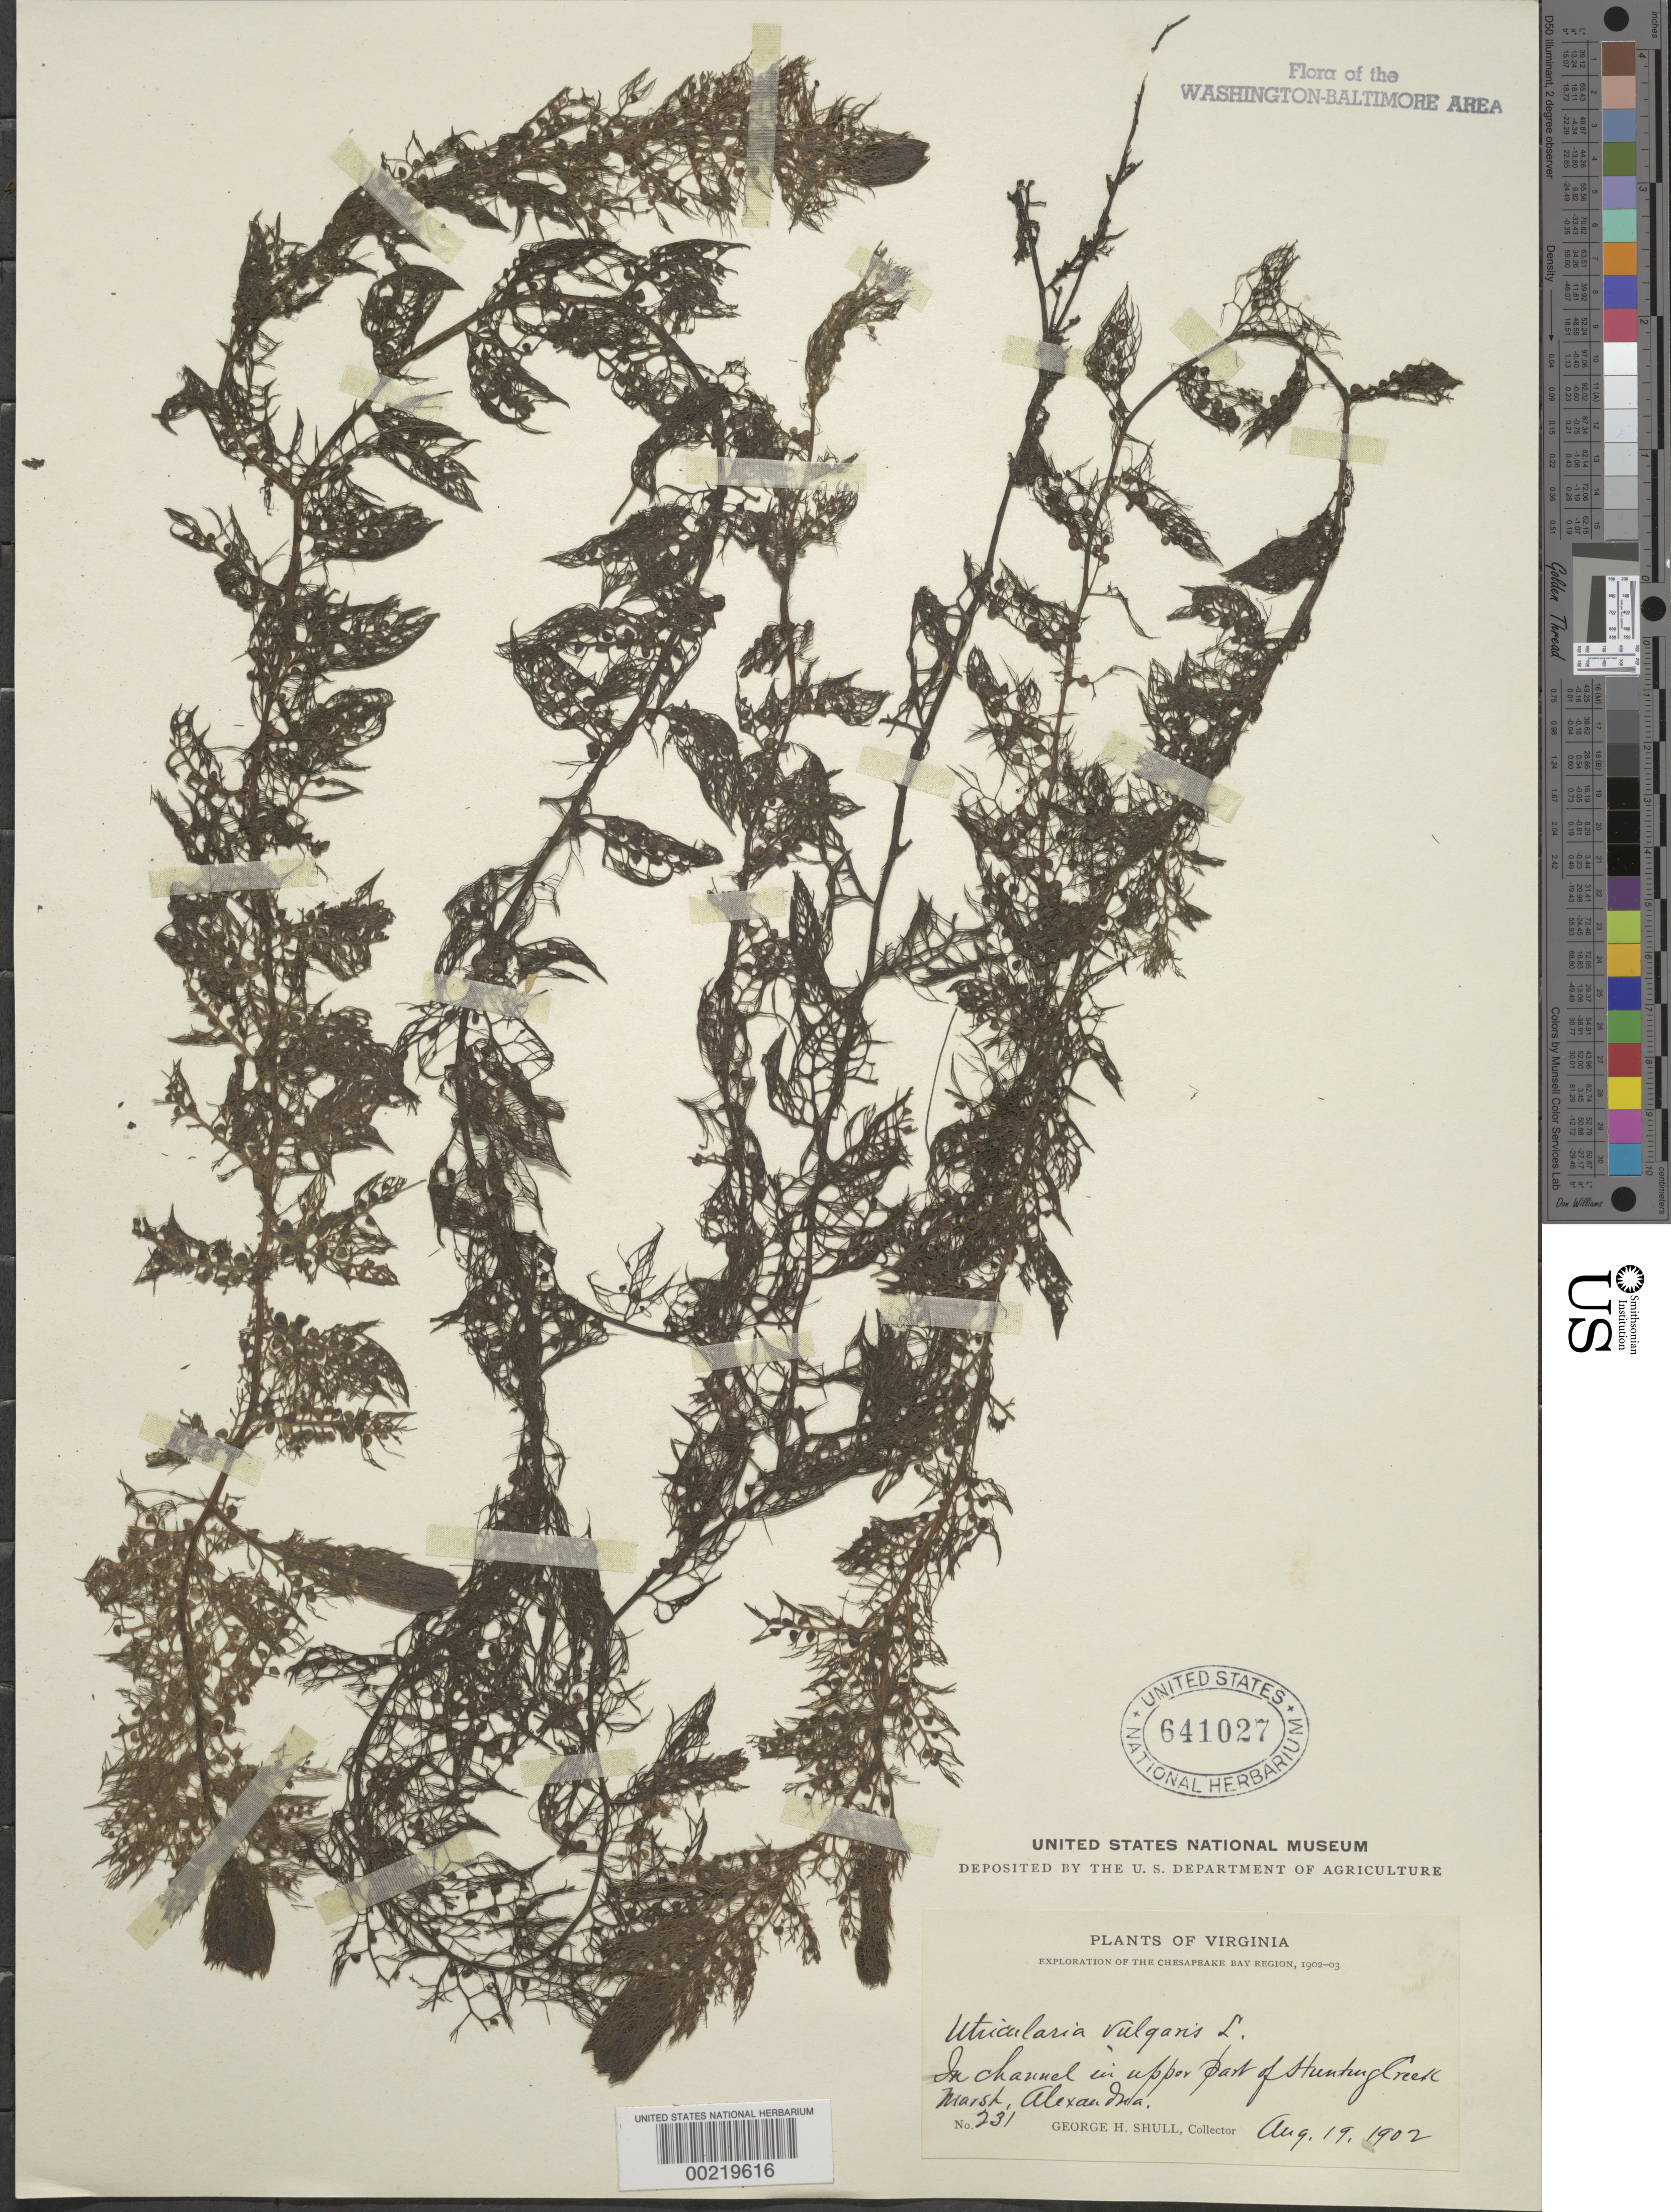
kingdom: Plantae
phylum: Tracheophyta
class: Magnoliopsida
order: Lamiales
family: Lentibulariaceae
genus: Utricularia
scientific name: Utricularia vulgaris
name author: L.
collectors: G. H. Shull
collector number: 231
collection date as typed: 19 Aug 1902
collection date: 1902-08-19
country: United States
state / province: Virginia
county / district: Fairfax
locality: Hunting Creek Marsh Alexandria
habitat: Channel upper marsh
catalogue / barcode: US 641027